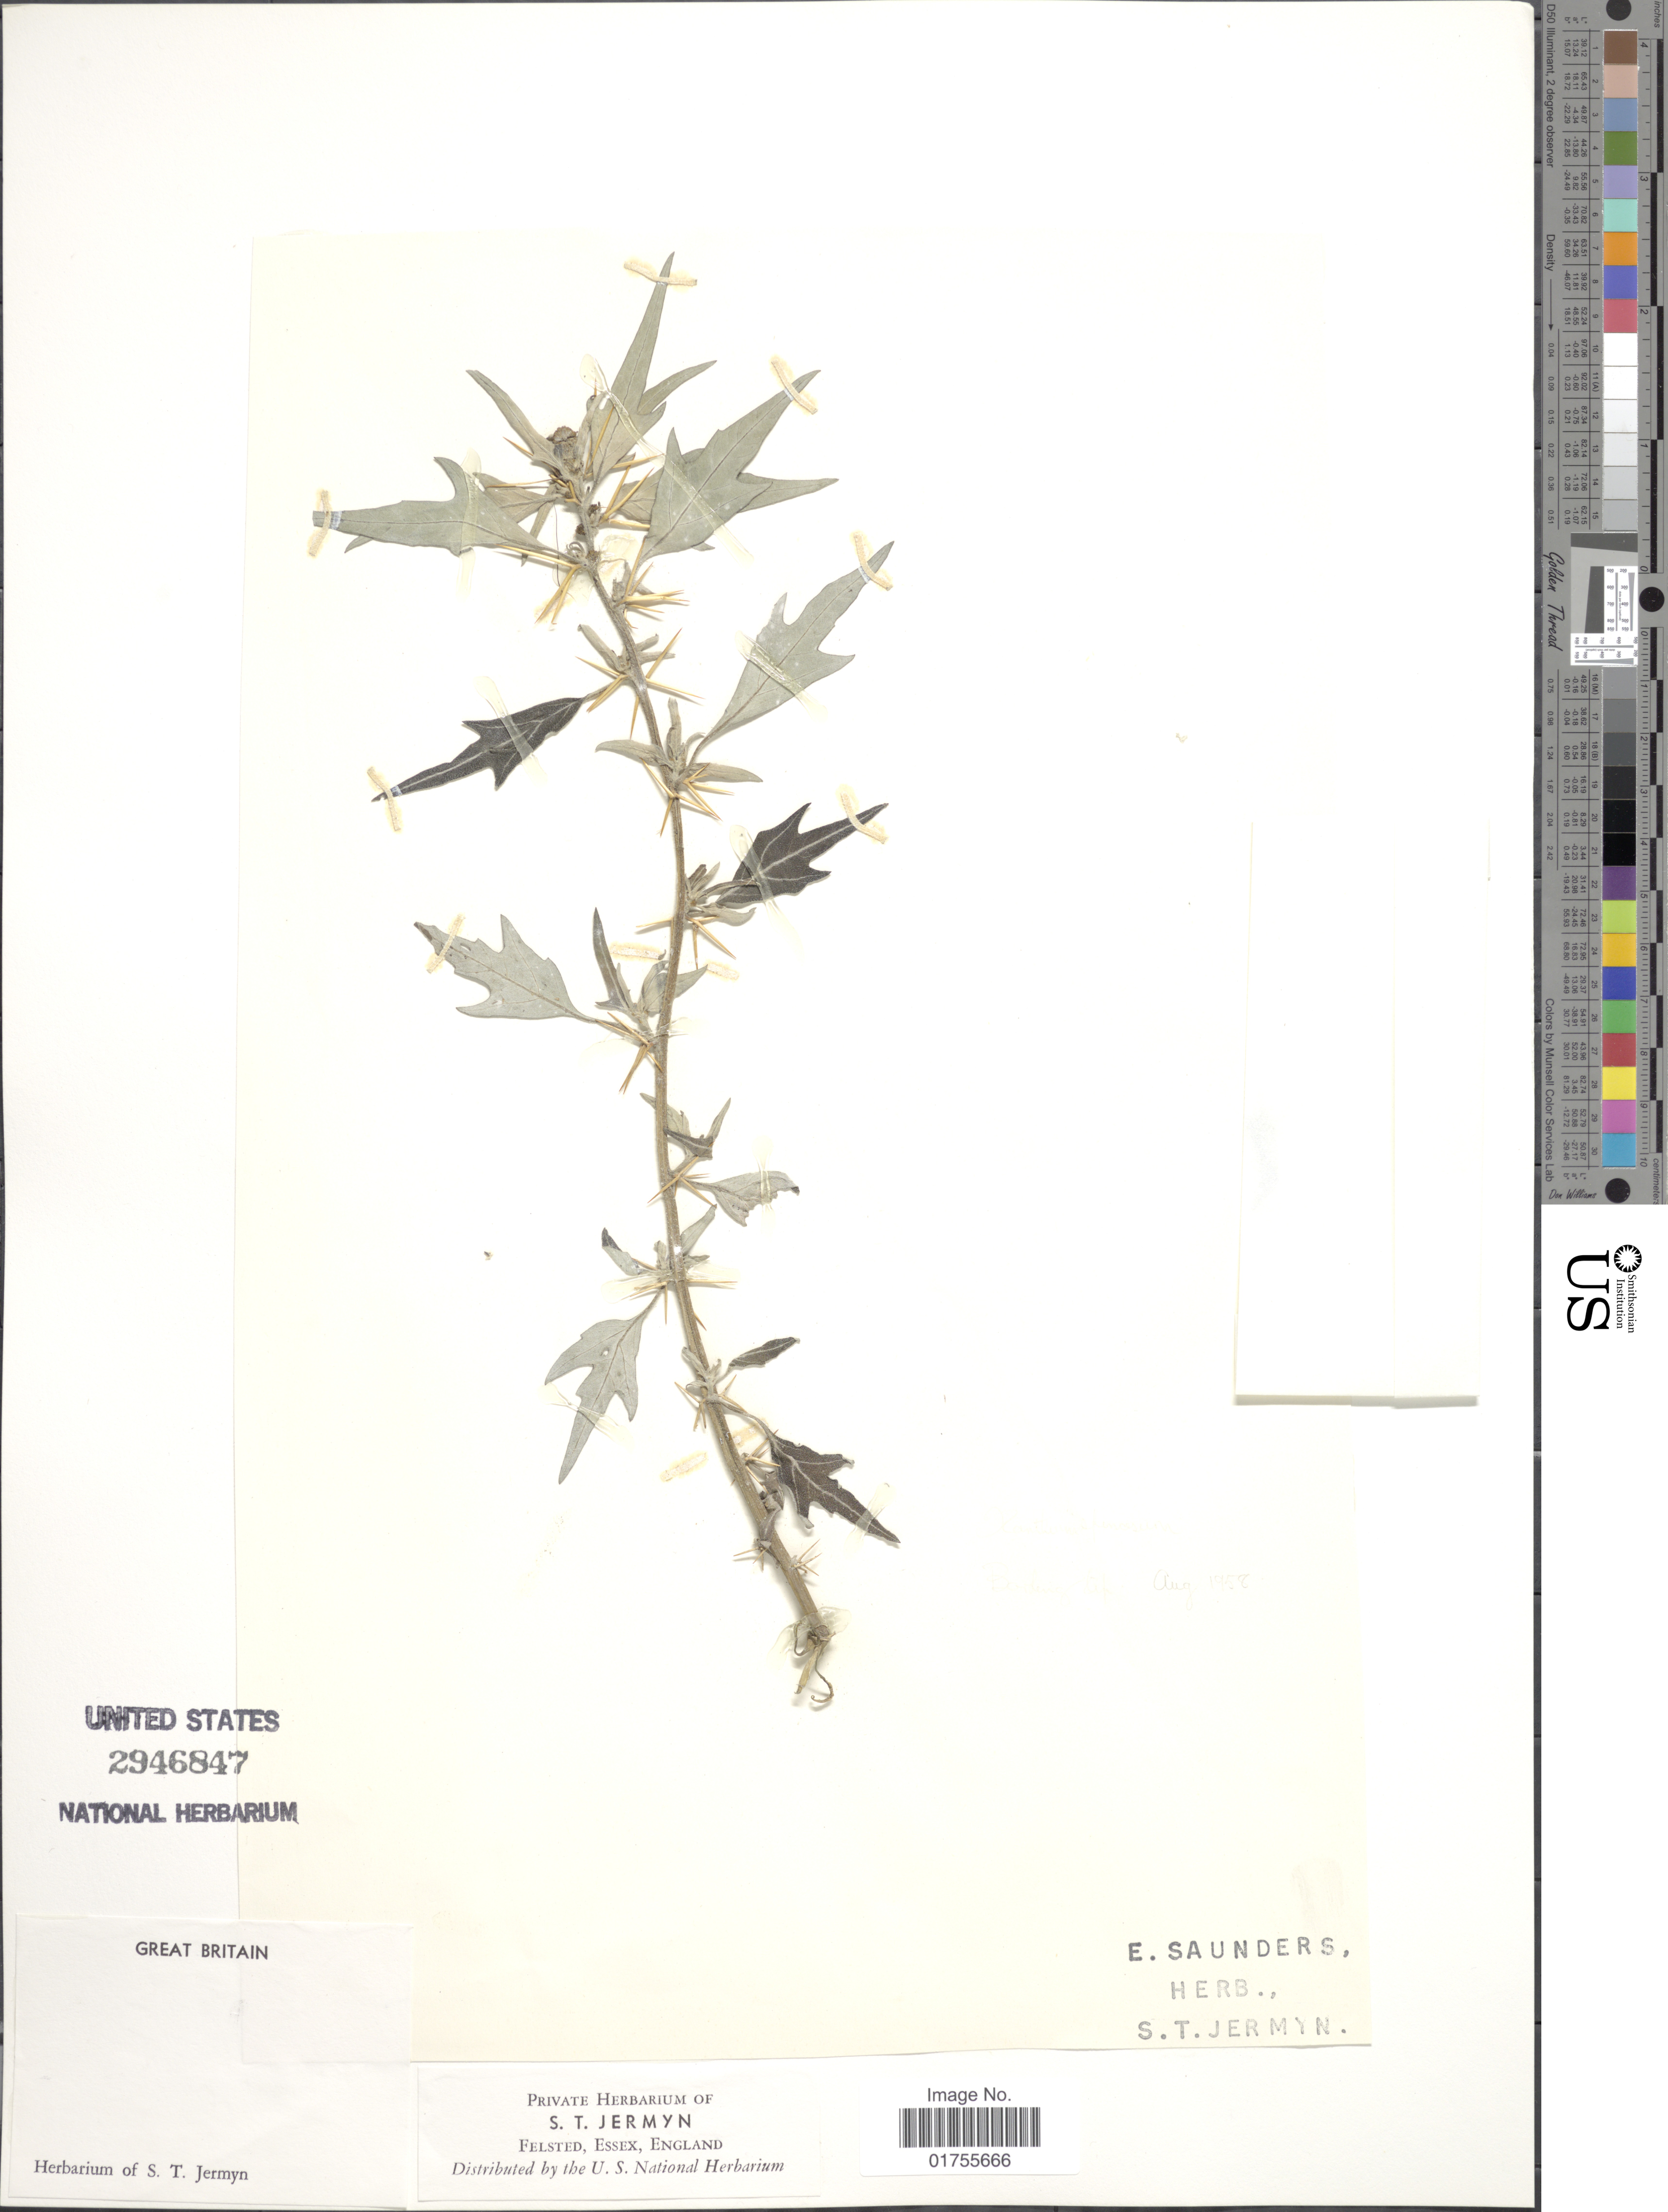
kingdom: Plantae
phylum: Tracheophyta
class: Magnoliopsida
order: Asterales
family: Asteraceae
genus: Xanthium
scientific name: Xanthium spinosum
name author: L.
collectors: E. Saunders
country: United Kingdom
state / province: England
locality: Great Britain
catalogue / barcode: US 2946847